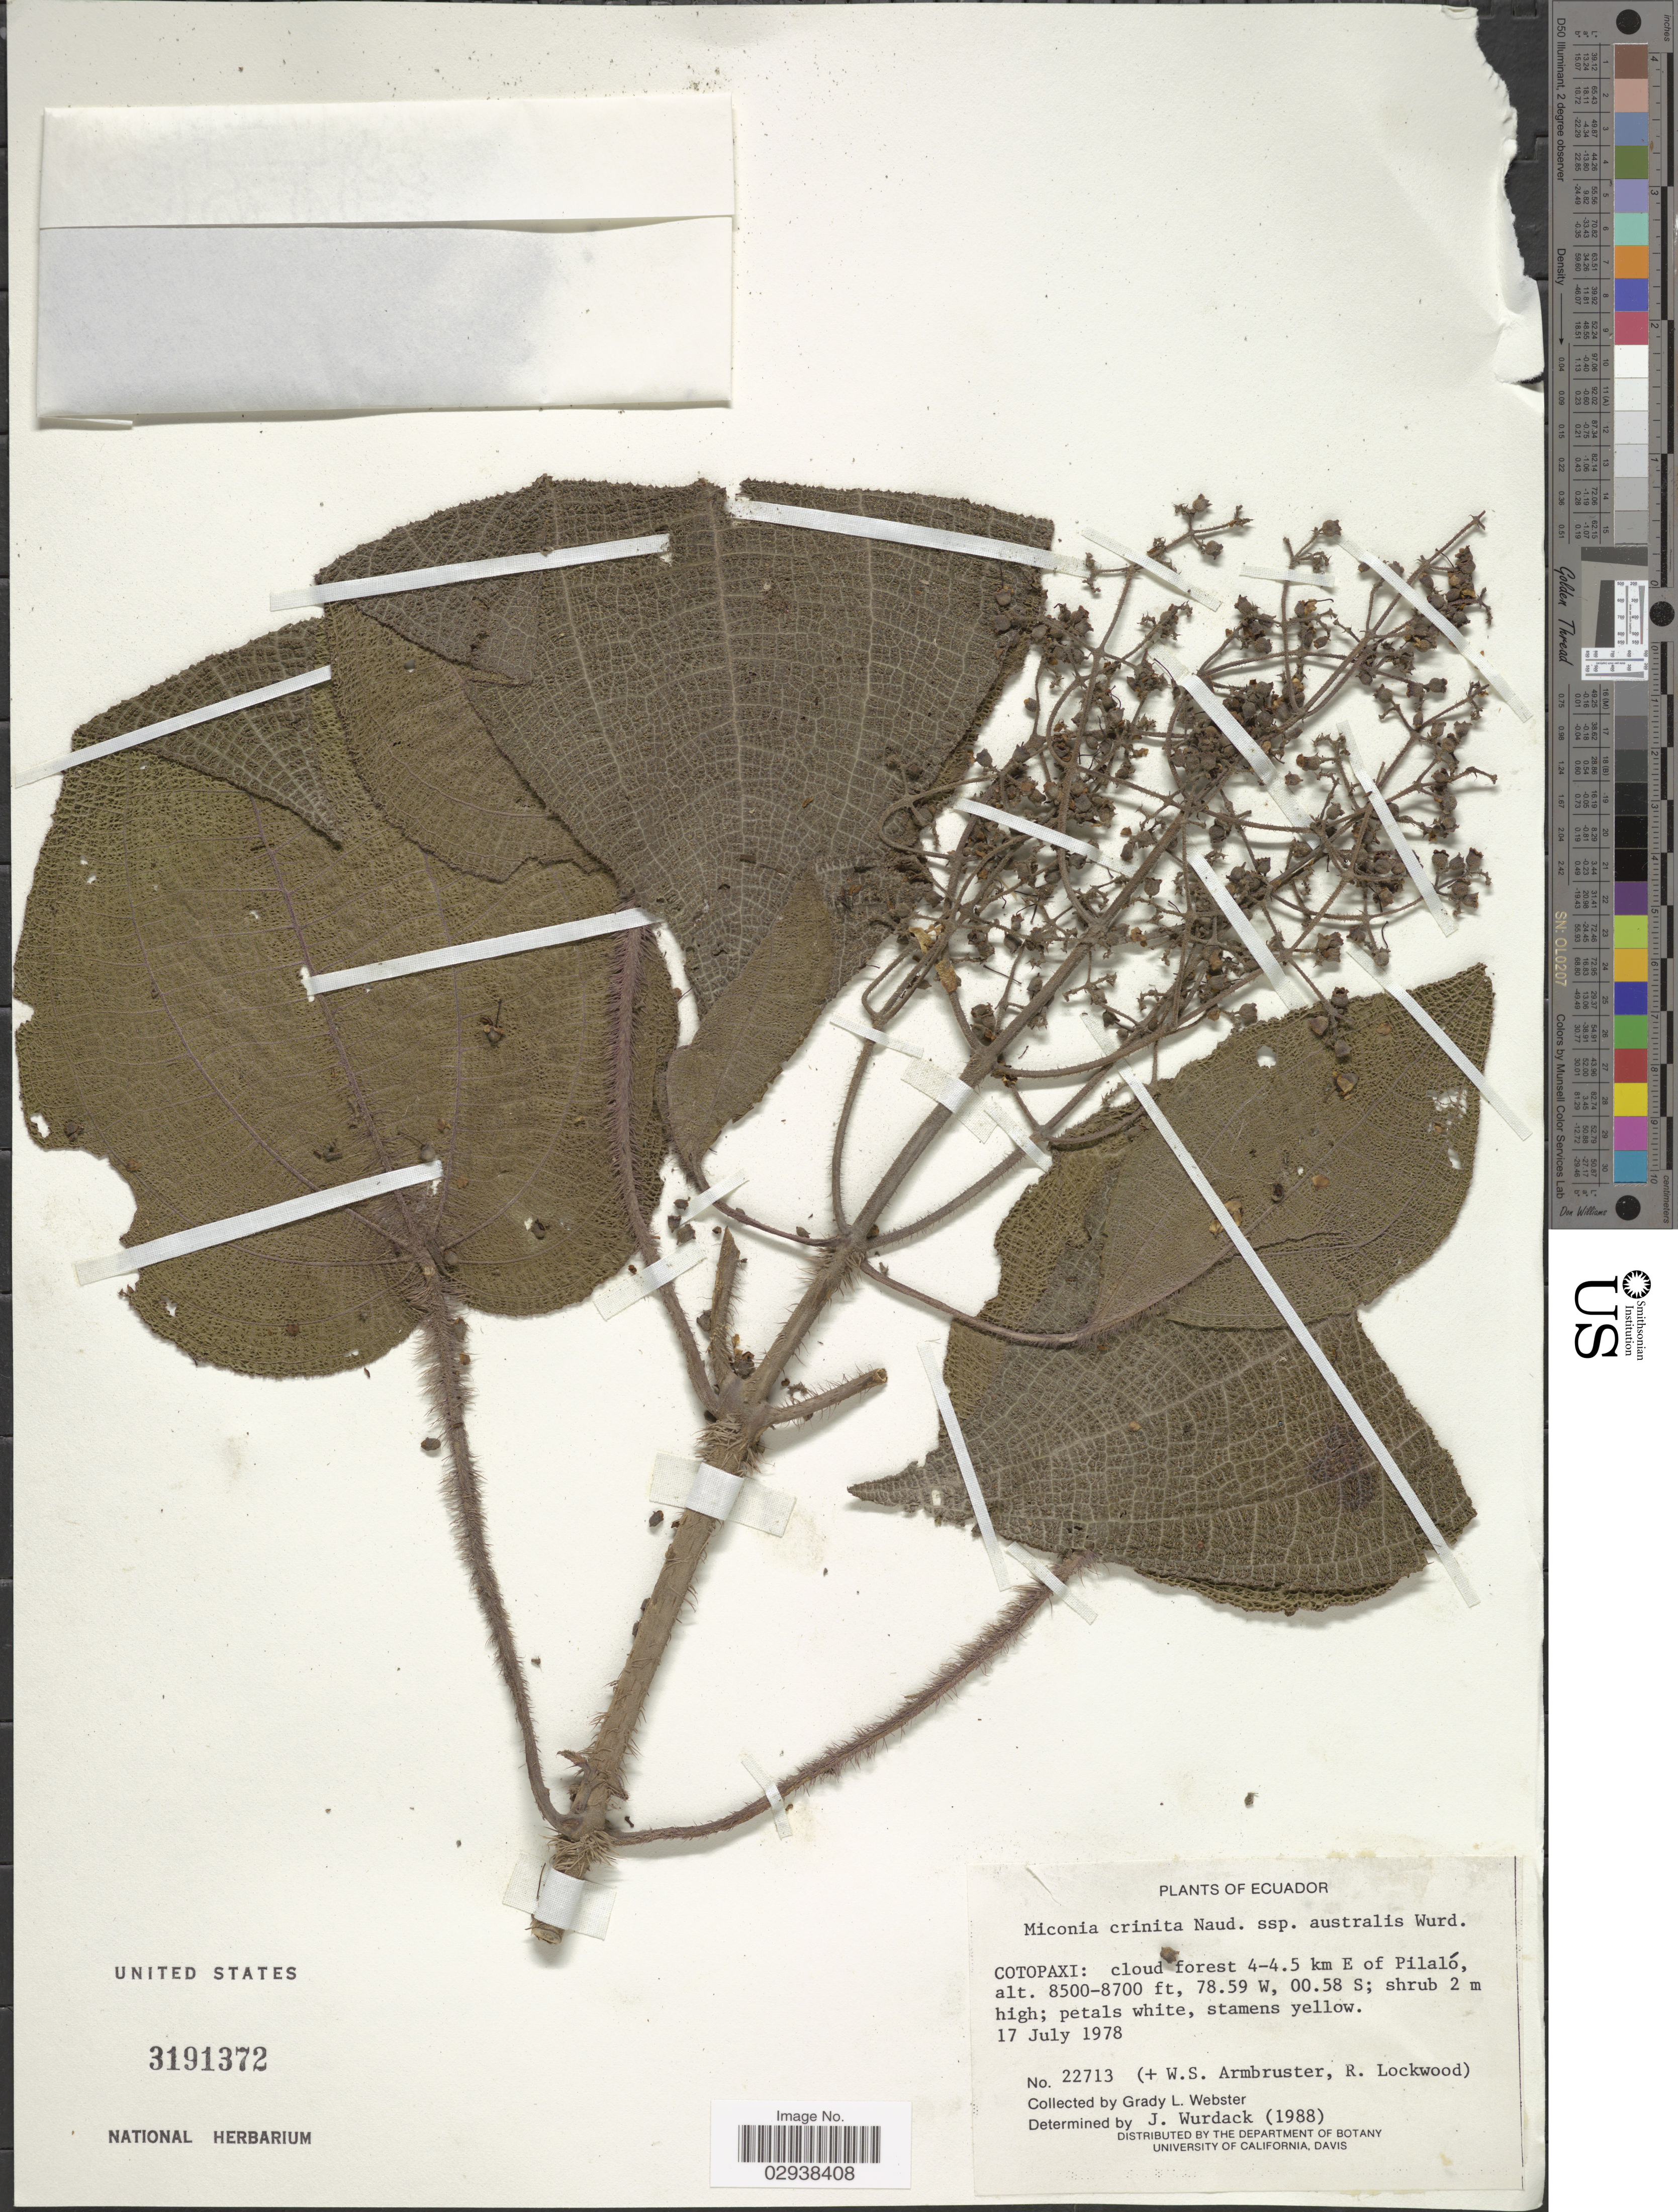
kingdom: Plantae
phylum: Tracheophyta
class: Magnoliopsida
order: Myrtales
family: Melastomataceae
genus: Miconia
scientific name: Miconia crinita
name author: Naudin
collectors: G. L. Webster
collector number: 22713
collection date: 1978-07-17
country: Ecuador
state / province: Cotopaxi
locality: Cotopaxi: cloud forest 4-4.5 km E of Pilaló.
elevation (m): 2591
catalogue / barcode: US 3191372